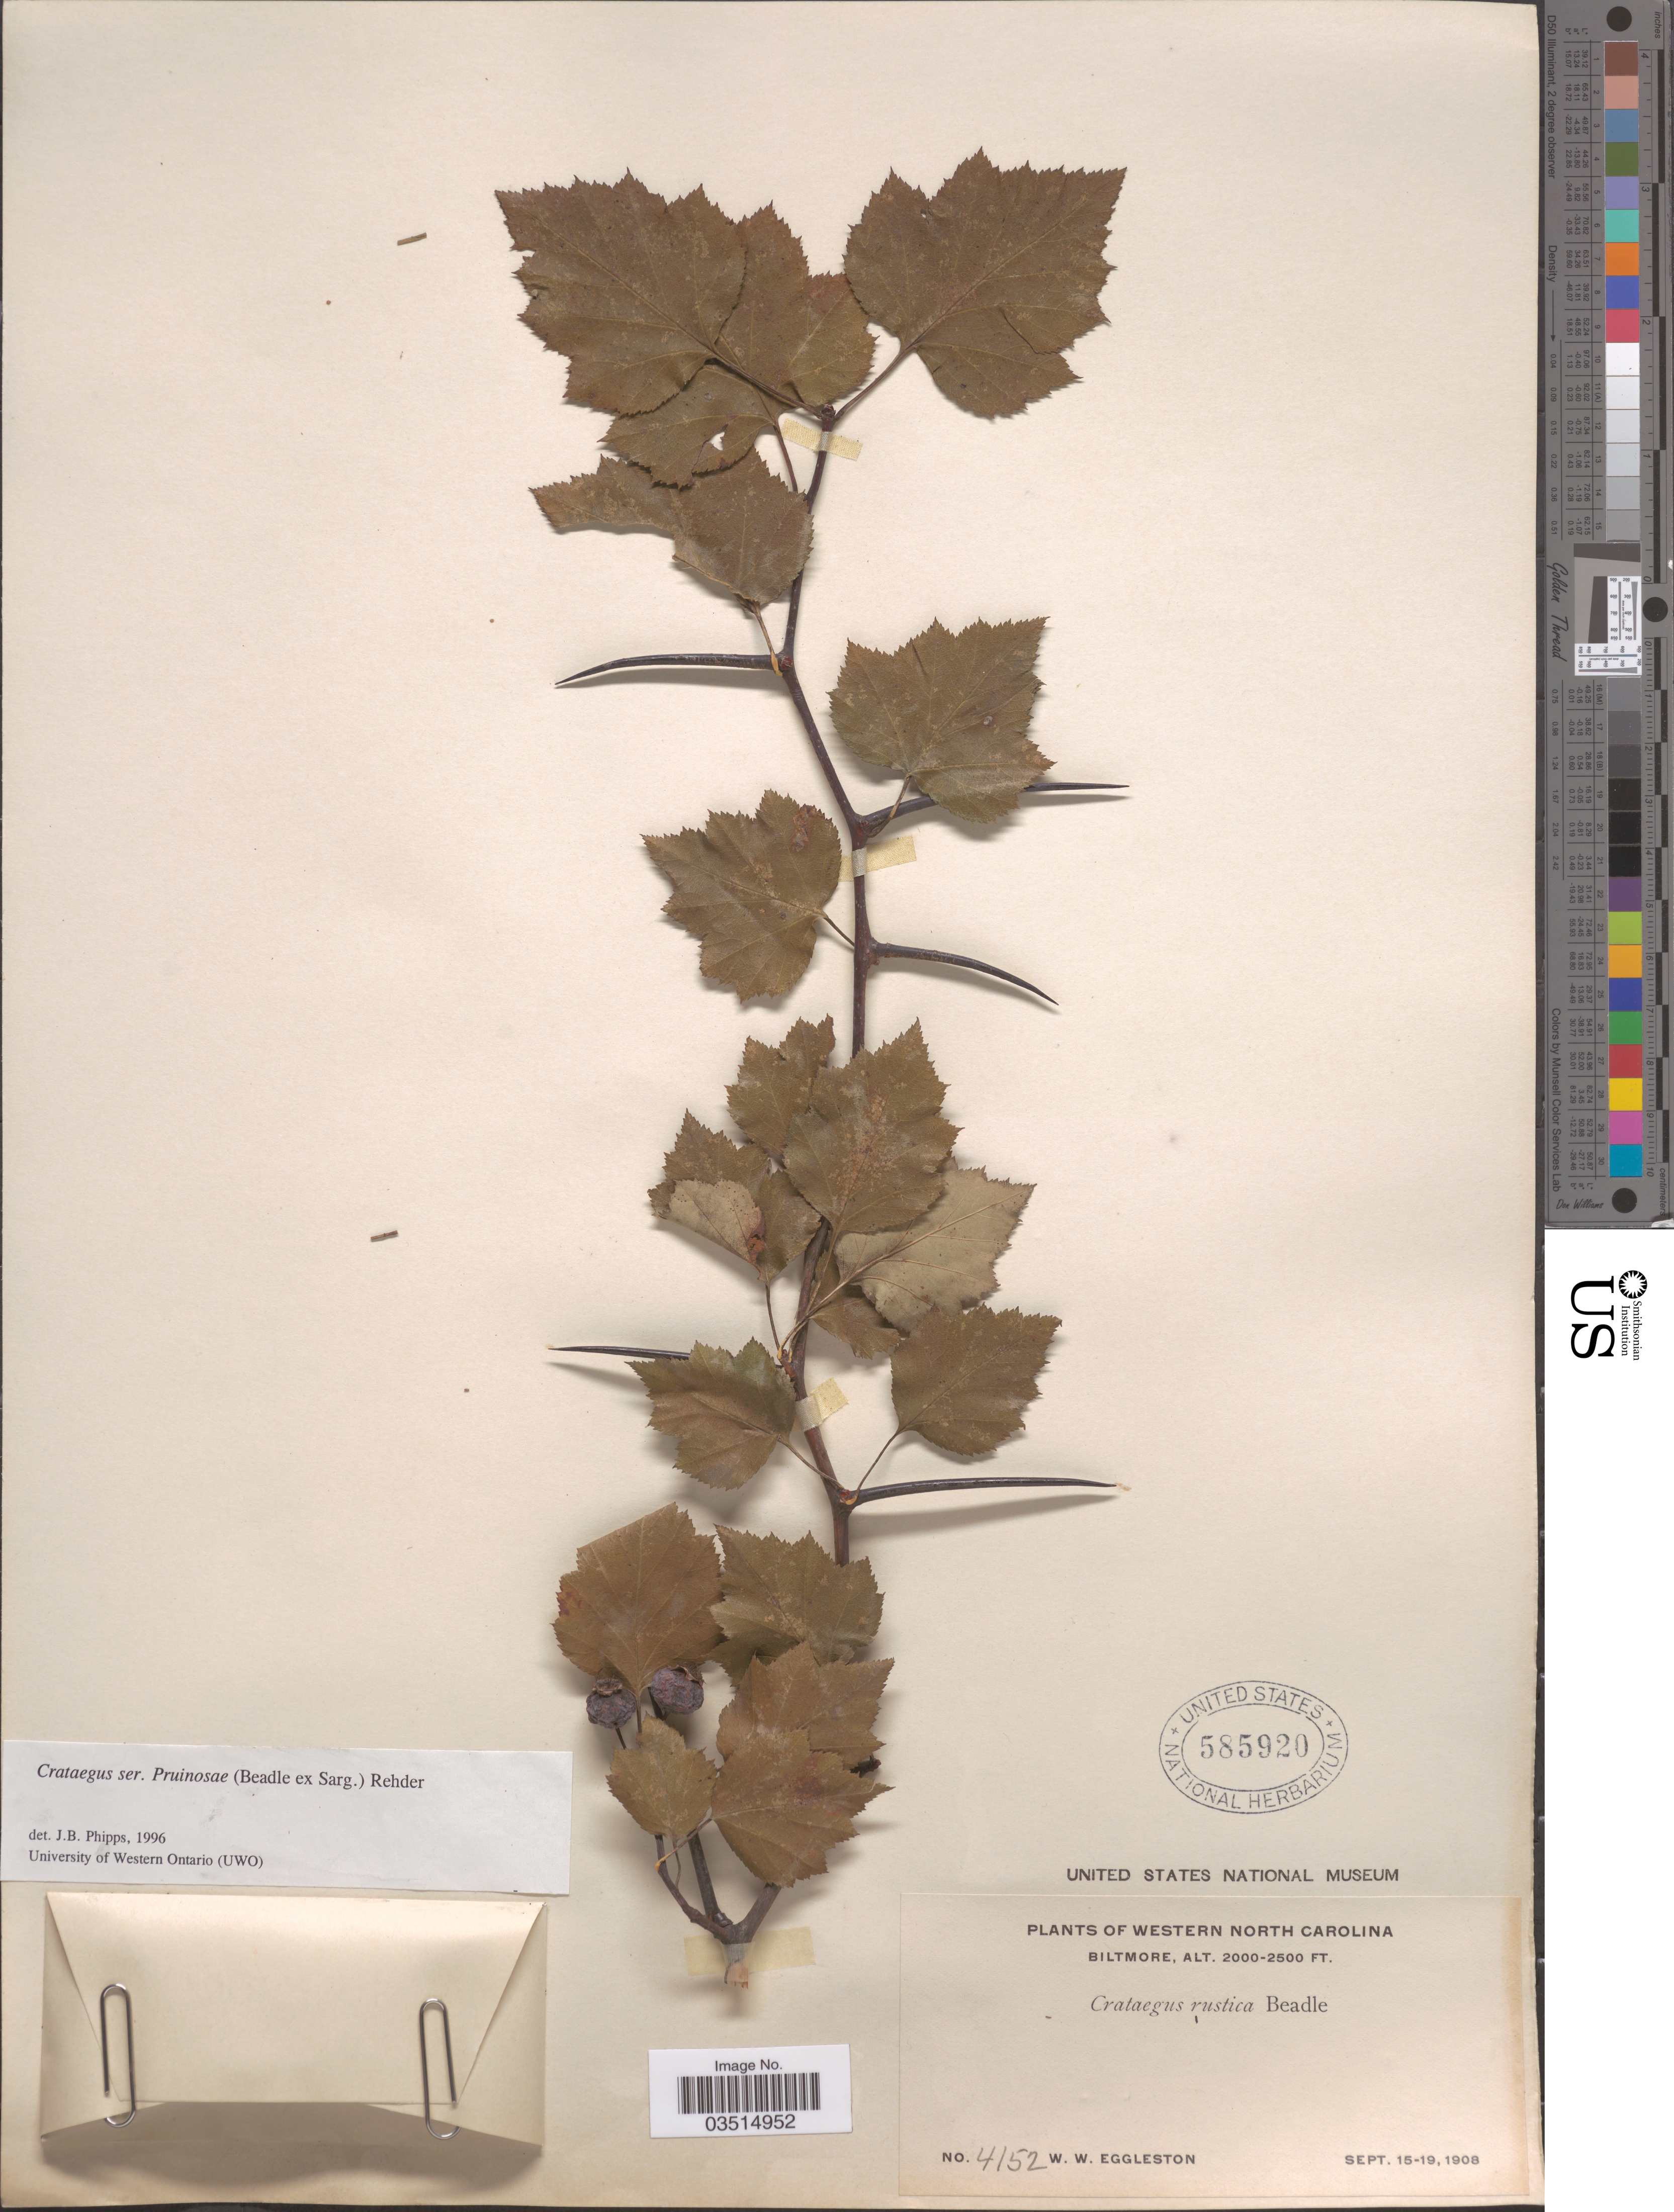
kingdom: Plantae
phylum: Tracheophyta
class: Magnoliopsida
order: Rosales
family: Rosaceae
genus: Crataegus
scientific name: Crataegus gattingeri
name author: Ashe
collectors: W. W. Eggleston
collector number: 4152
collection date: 1908-09-15/1908-09-19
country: United States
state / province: North Carolina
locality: Western North Carolina. Biltmore.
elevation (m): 610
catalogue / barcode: US 585920